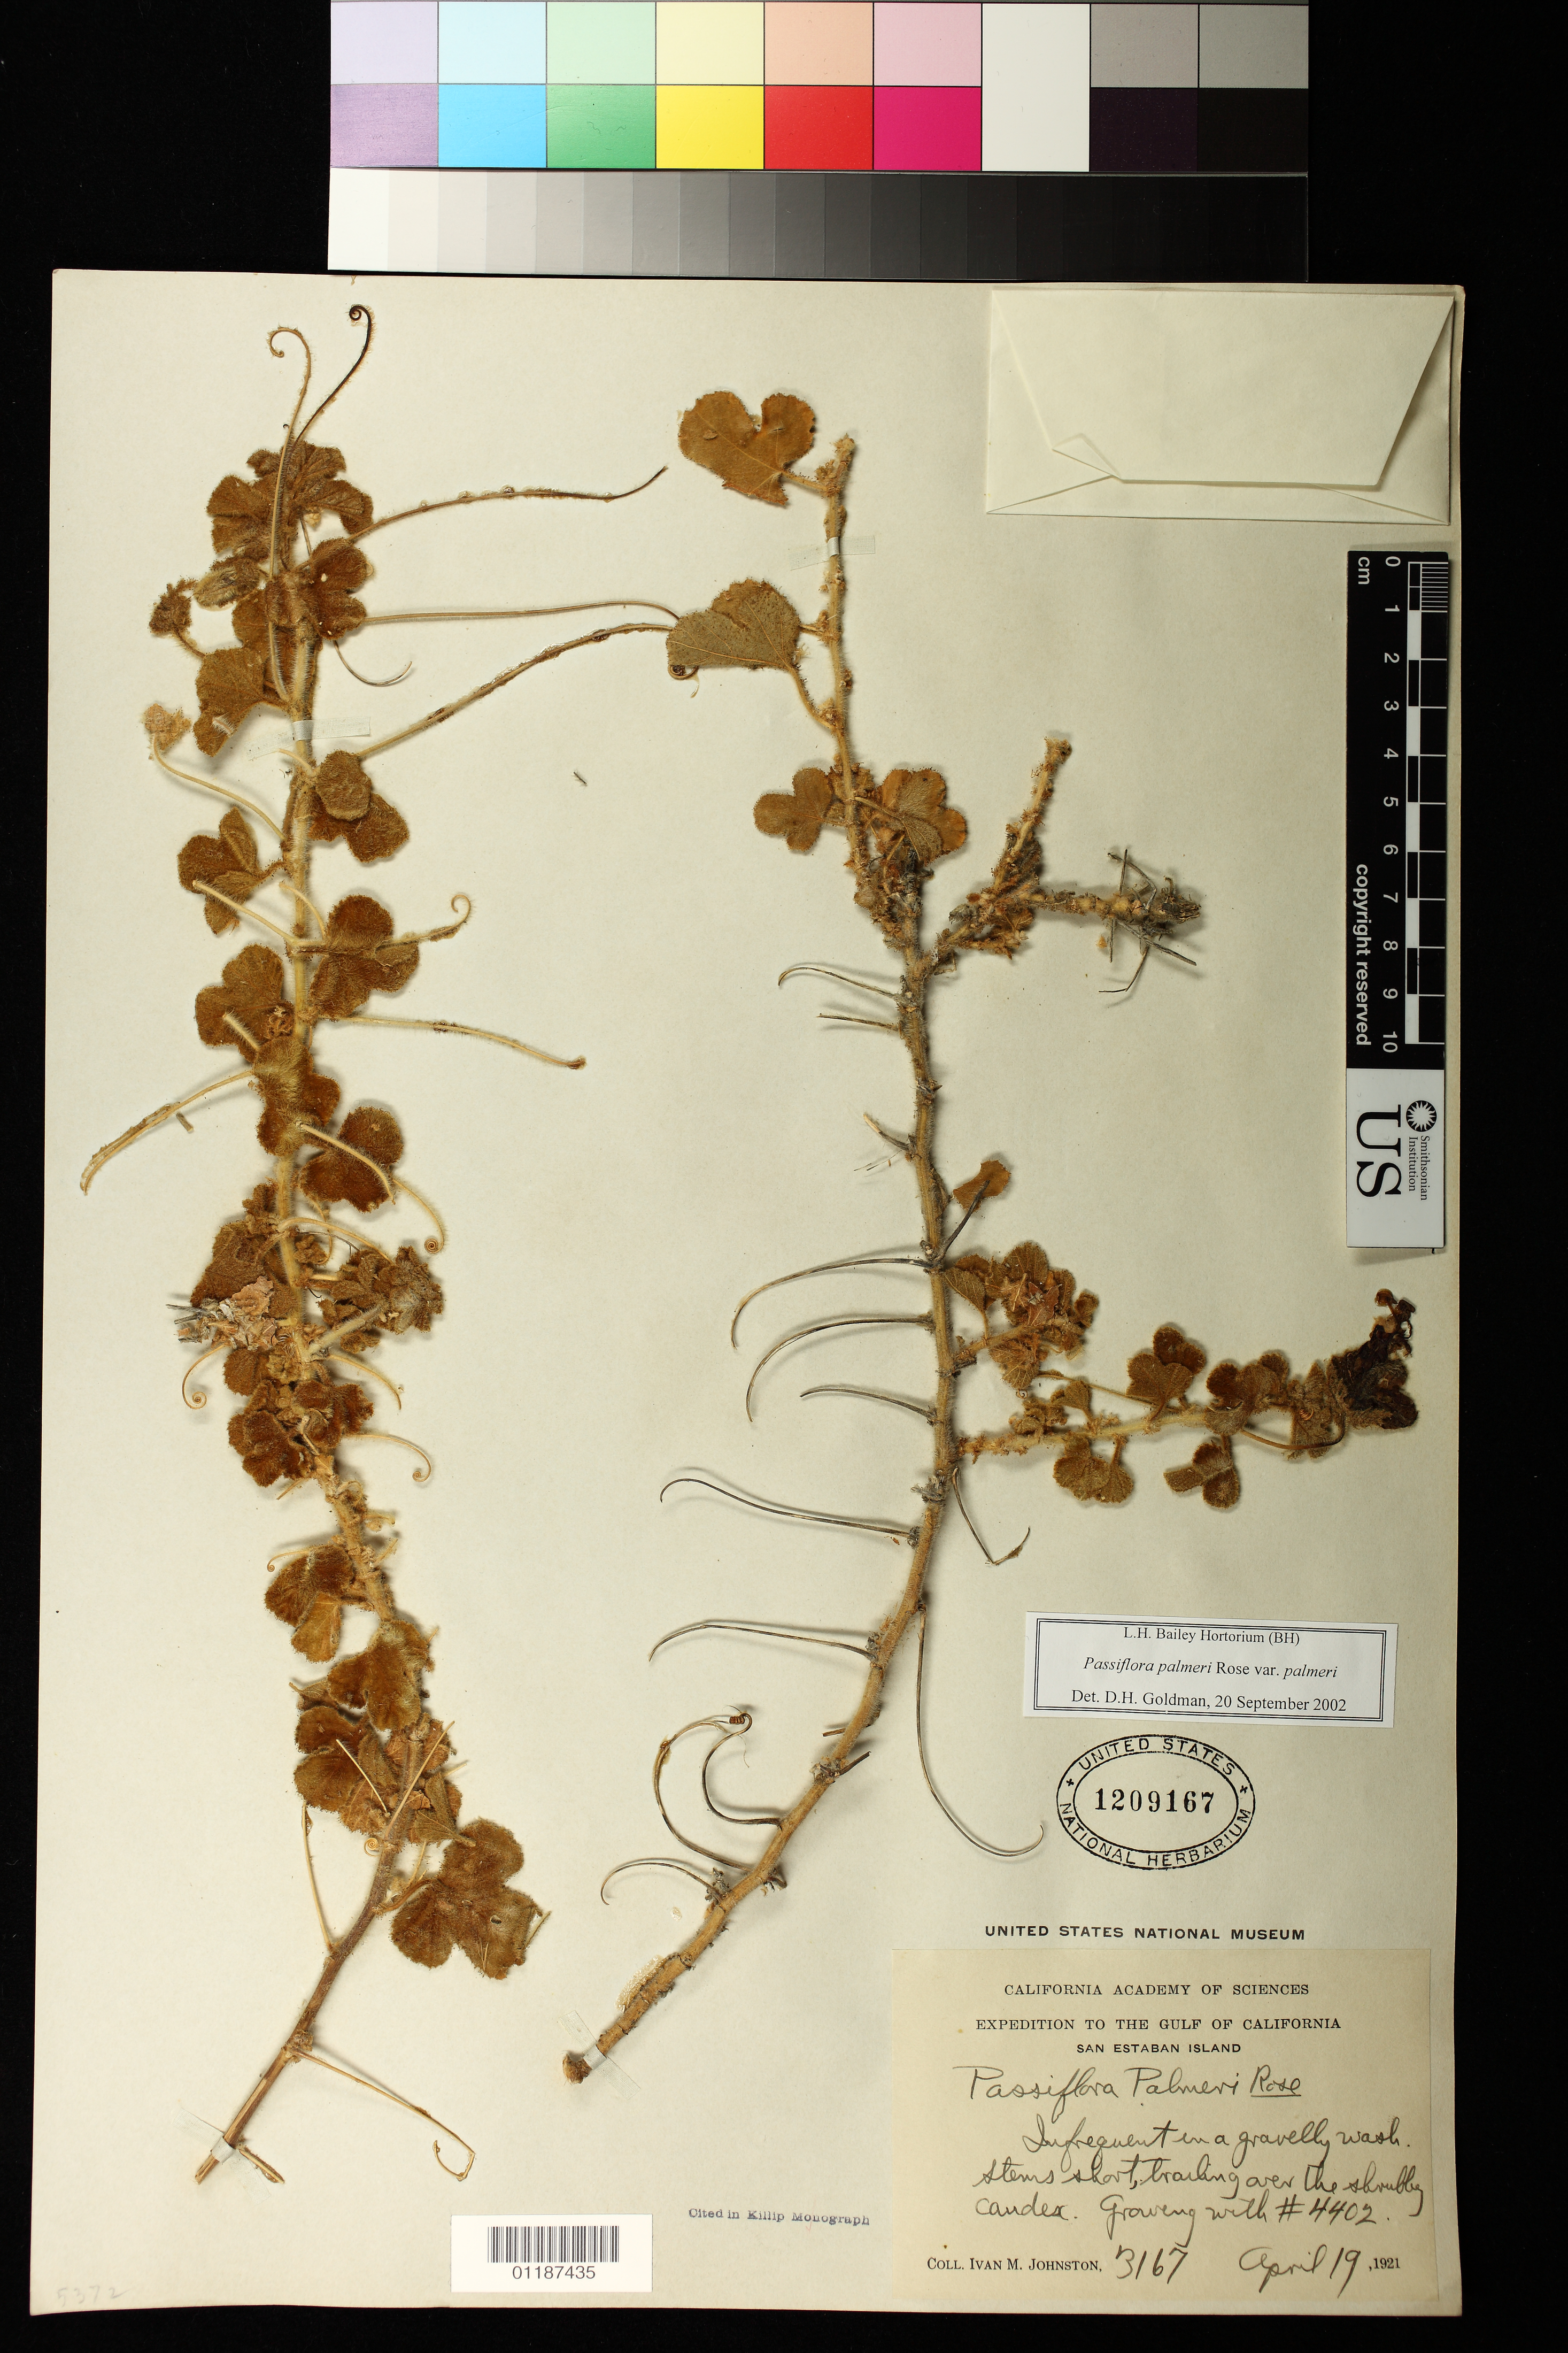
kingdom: Plantae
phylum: Tracheophyta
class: Magnoliopsida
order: Malpighiales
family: Passifloraceae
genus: Passiflora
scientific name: Passiflora palmeri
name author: Rose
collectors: I.M. Johnston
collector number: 3167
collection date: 1921-04-19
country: Mexico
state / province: Sonora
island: San Esteban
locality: San Estaban [Esteban] Island, Gulf of California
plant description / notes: Esteban is correct spelling.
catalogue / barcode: US 1209167